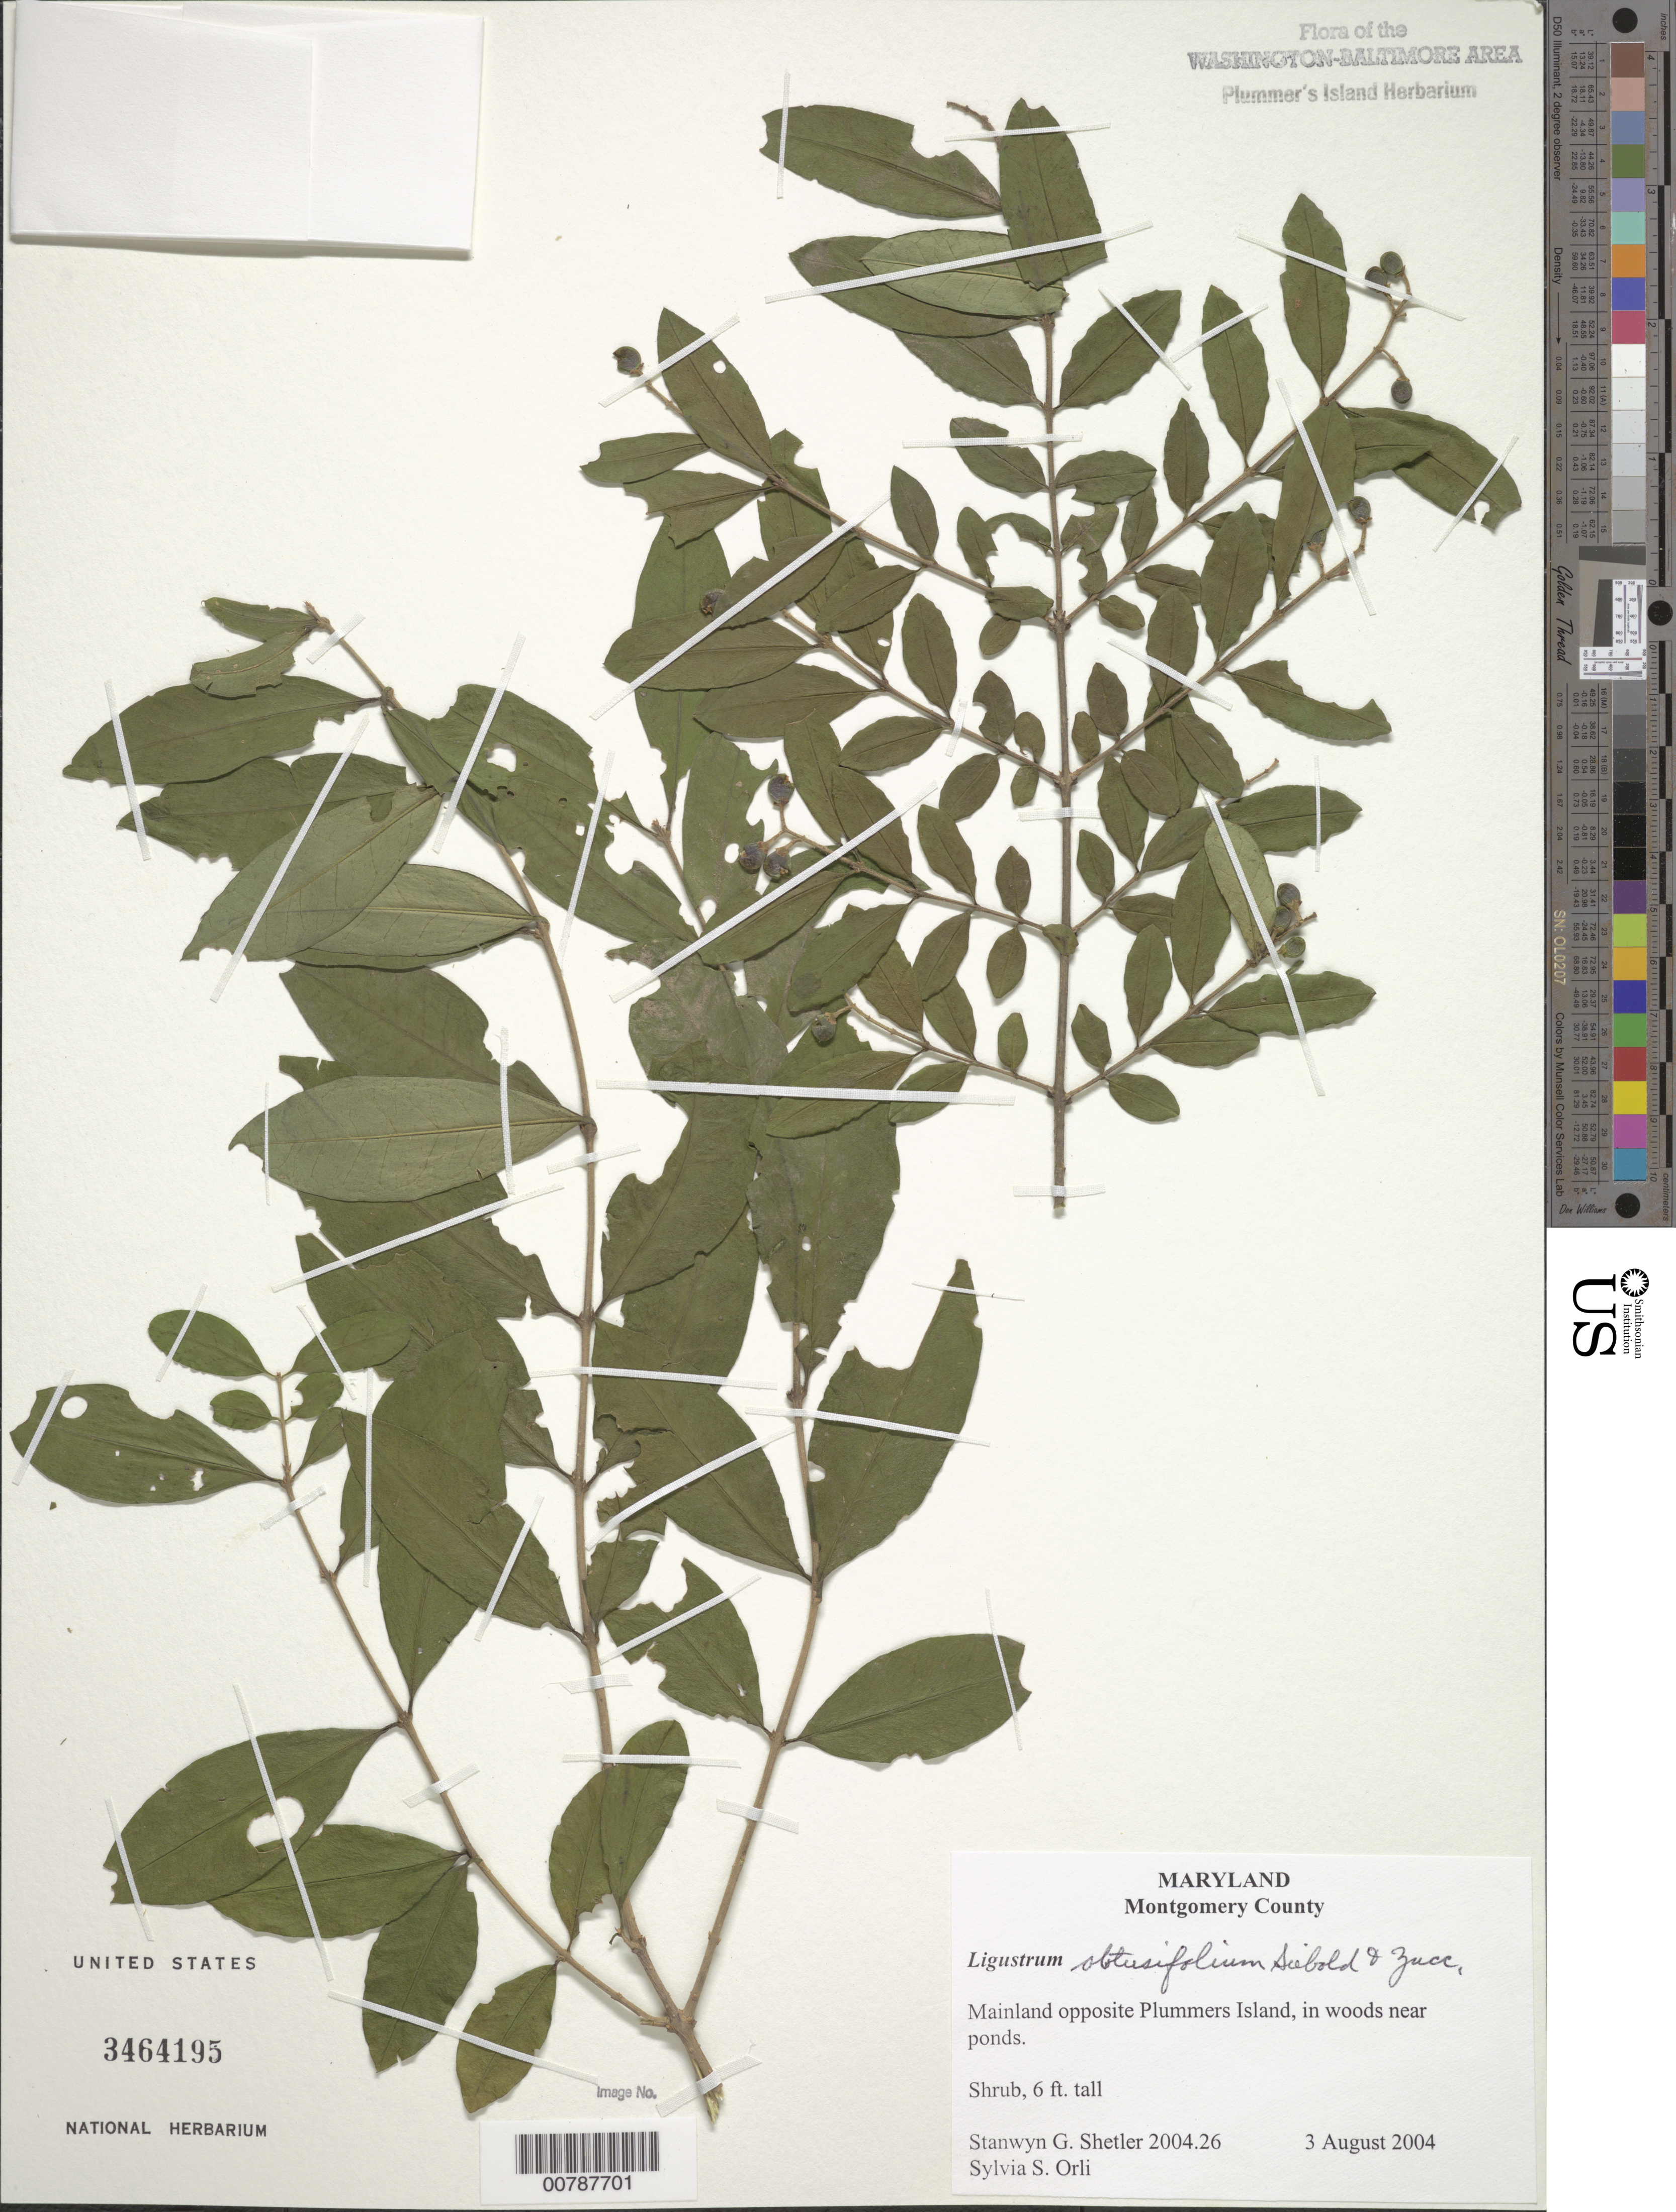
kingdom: Plantae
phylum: Tracheophyta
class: Magnoliopsida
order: Lamiales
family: Oleaceae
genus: Ligustrum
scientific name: Ligustrum obtusifolium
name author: Siebert & Zucc.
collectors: S. Shetler & S. S. Orli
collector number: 2004.26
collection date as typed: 3 August 2004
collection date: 2004-08-03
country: United States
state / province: Maryland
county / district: Montgomery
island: Plummers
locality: Mainland opposite plummers island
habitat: In woods near ponds.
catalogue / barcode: US 3464195